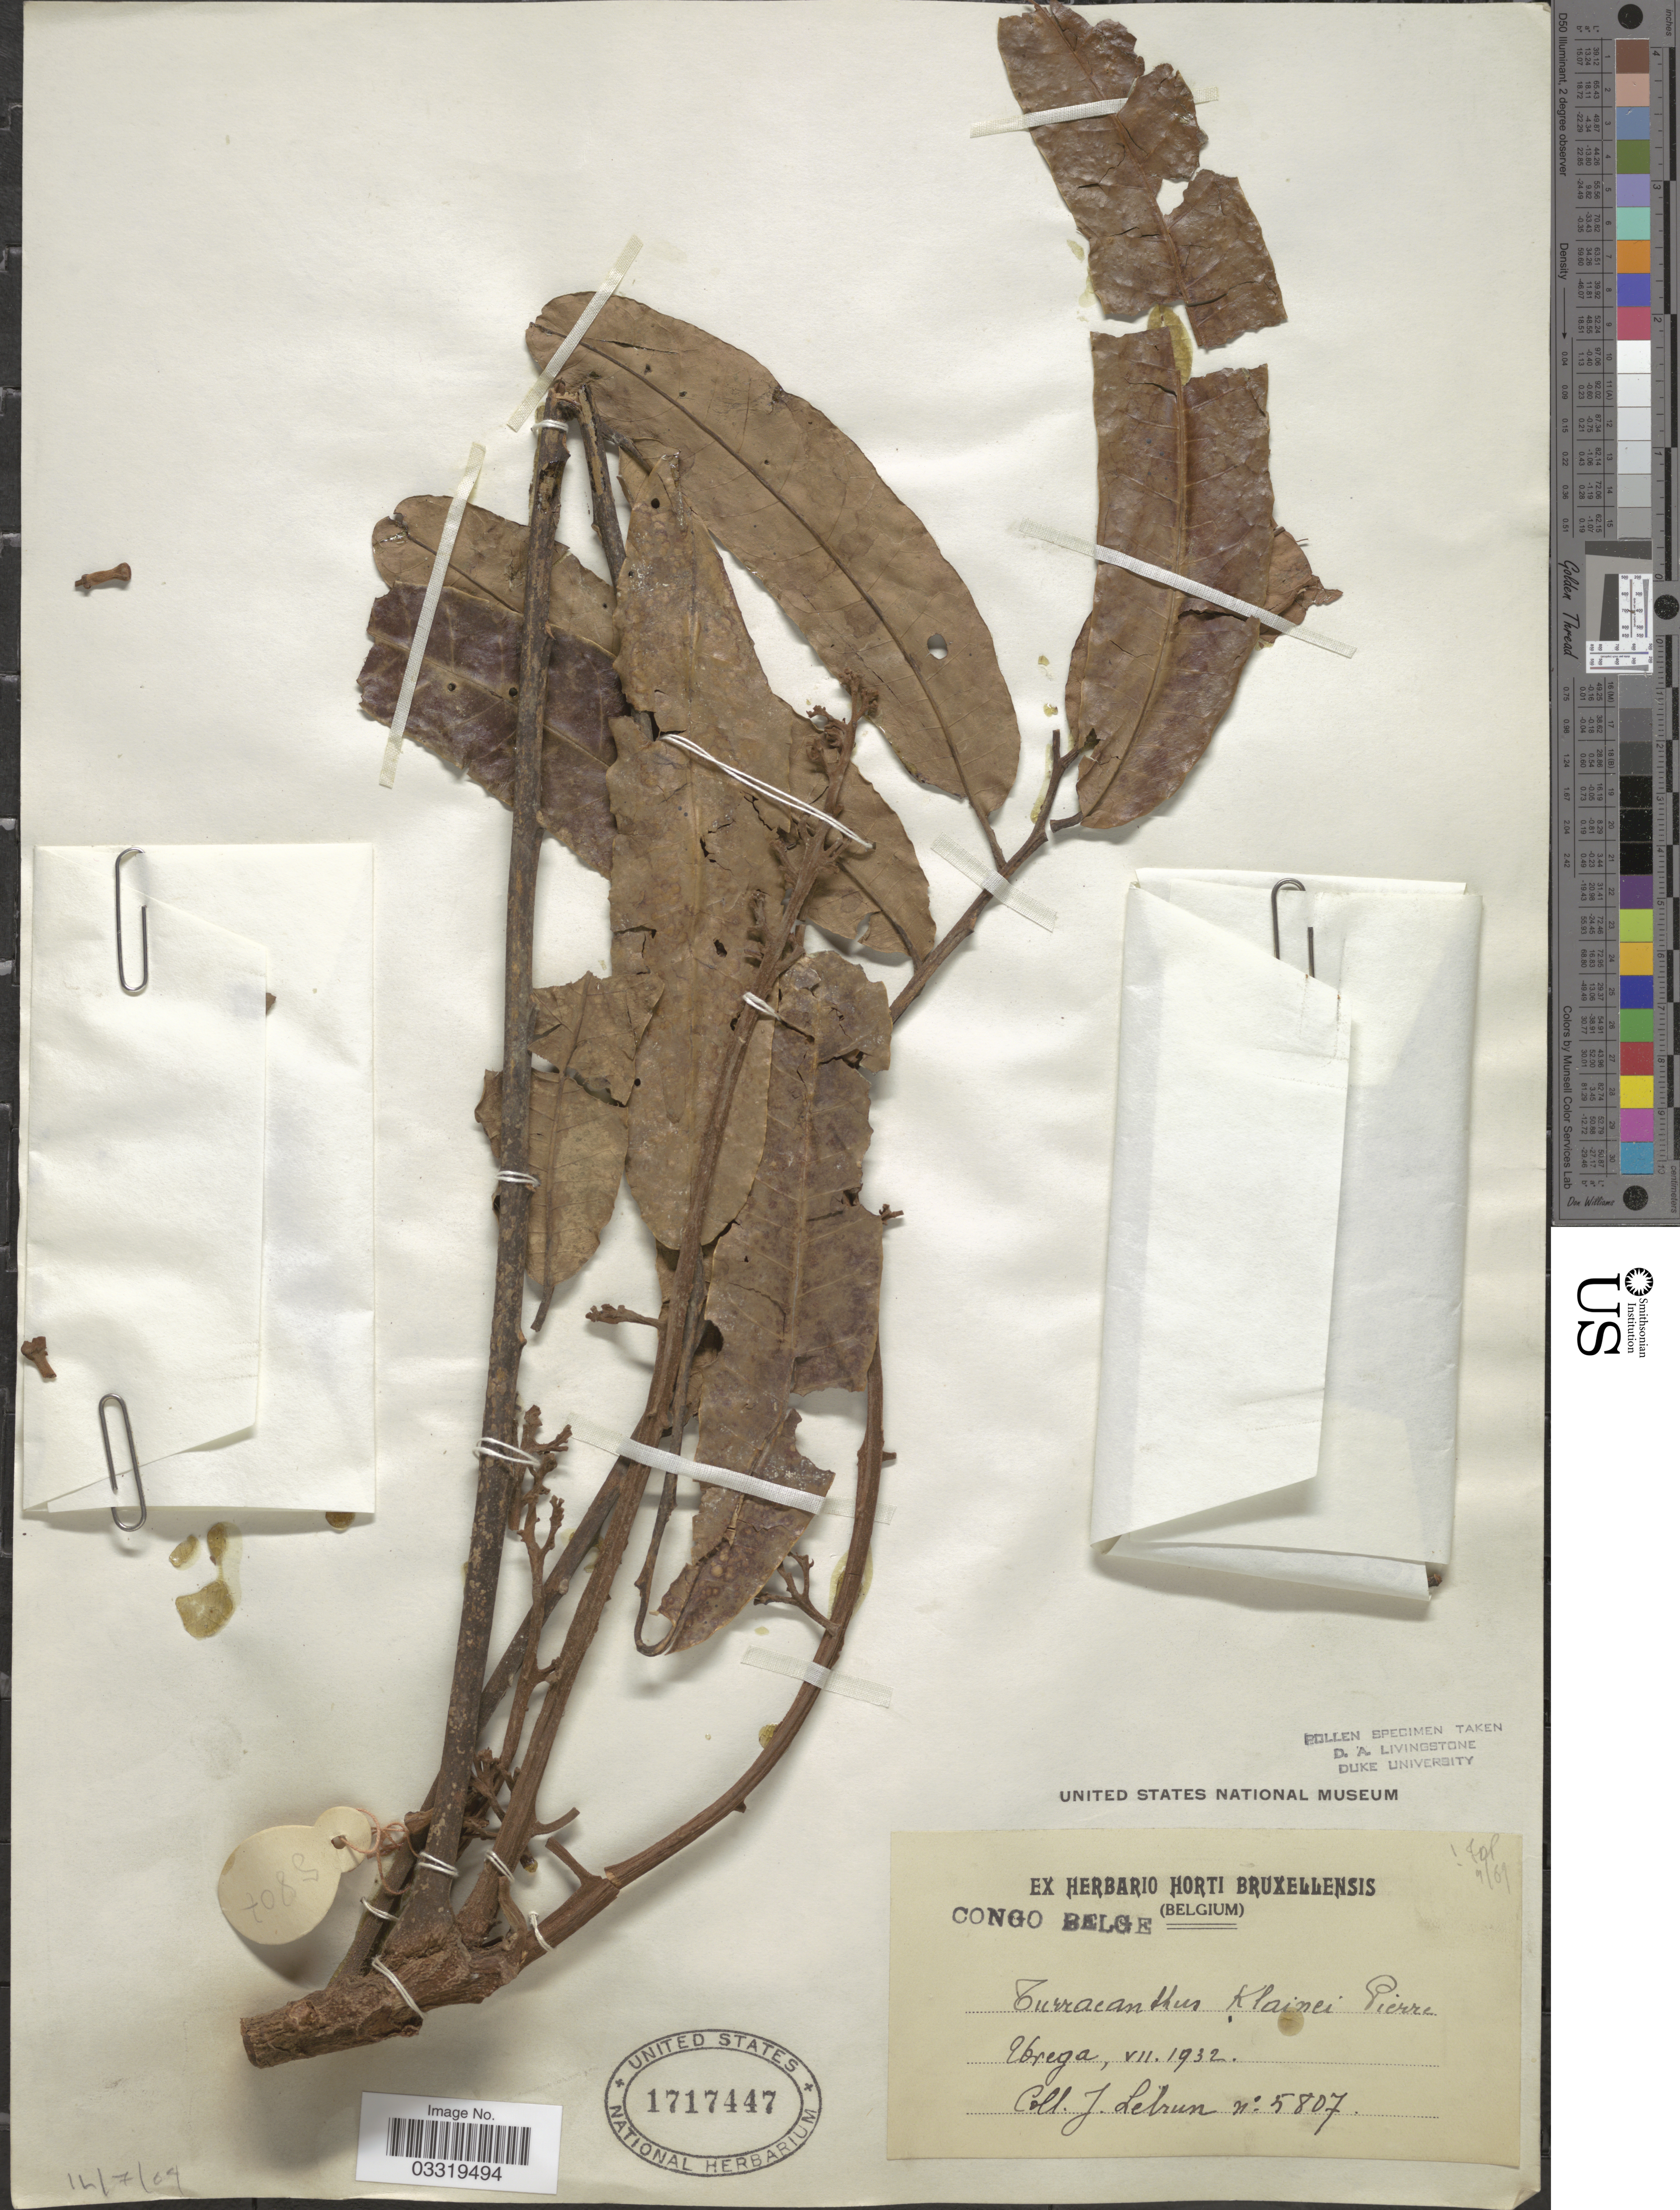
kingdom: Plantae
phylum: Tracheophyta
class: Magnoliopsida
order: Sapindales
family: Meliaceae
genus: Turraeanthus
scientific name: Turraeanthus klainei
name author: Pierre ex De Wild.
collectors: J. A. Lebrun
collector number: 5807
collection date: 1932-07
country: Congo, Democratic Republic of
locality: Congo Belge, Urega.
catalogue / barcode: US 1717447